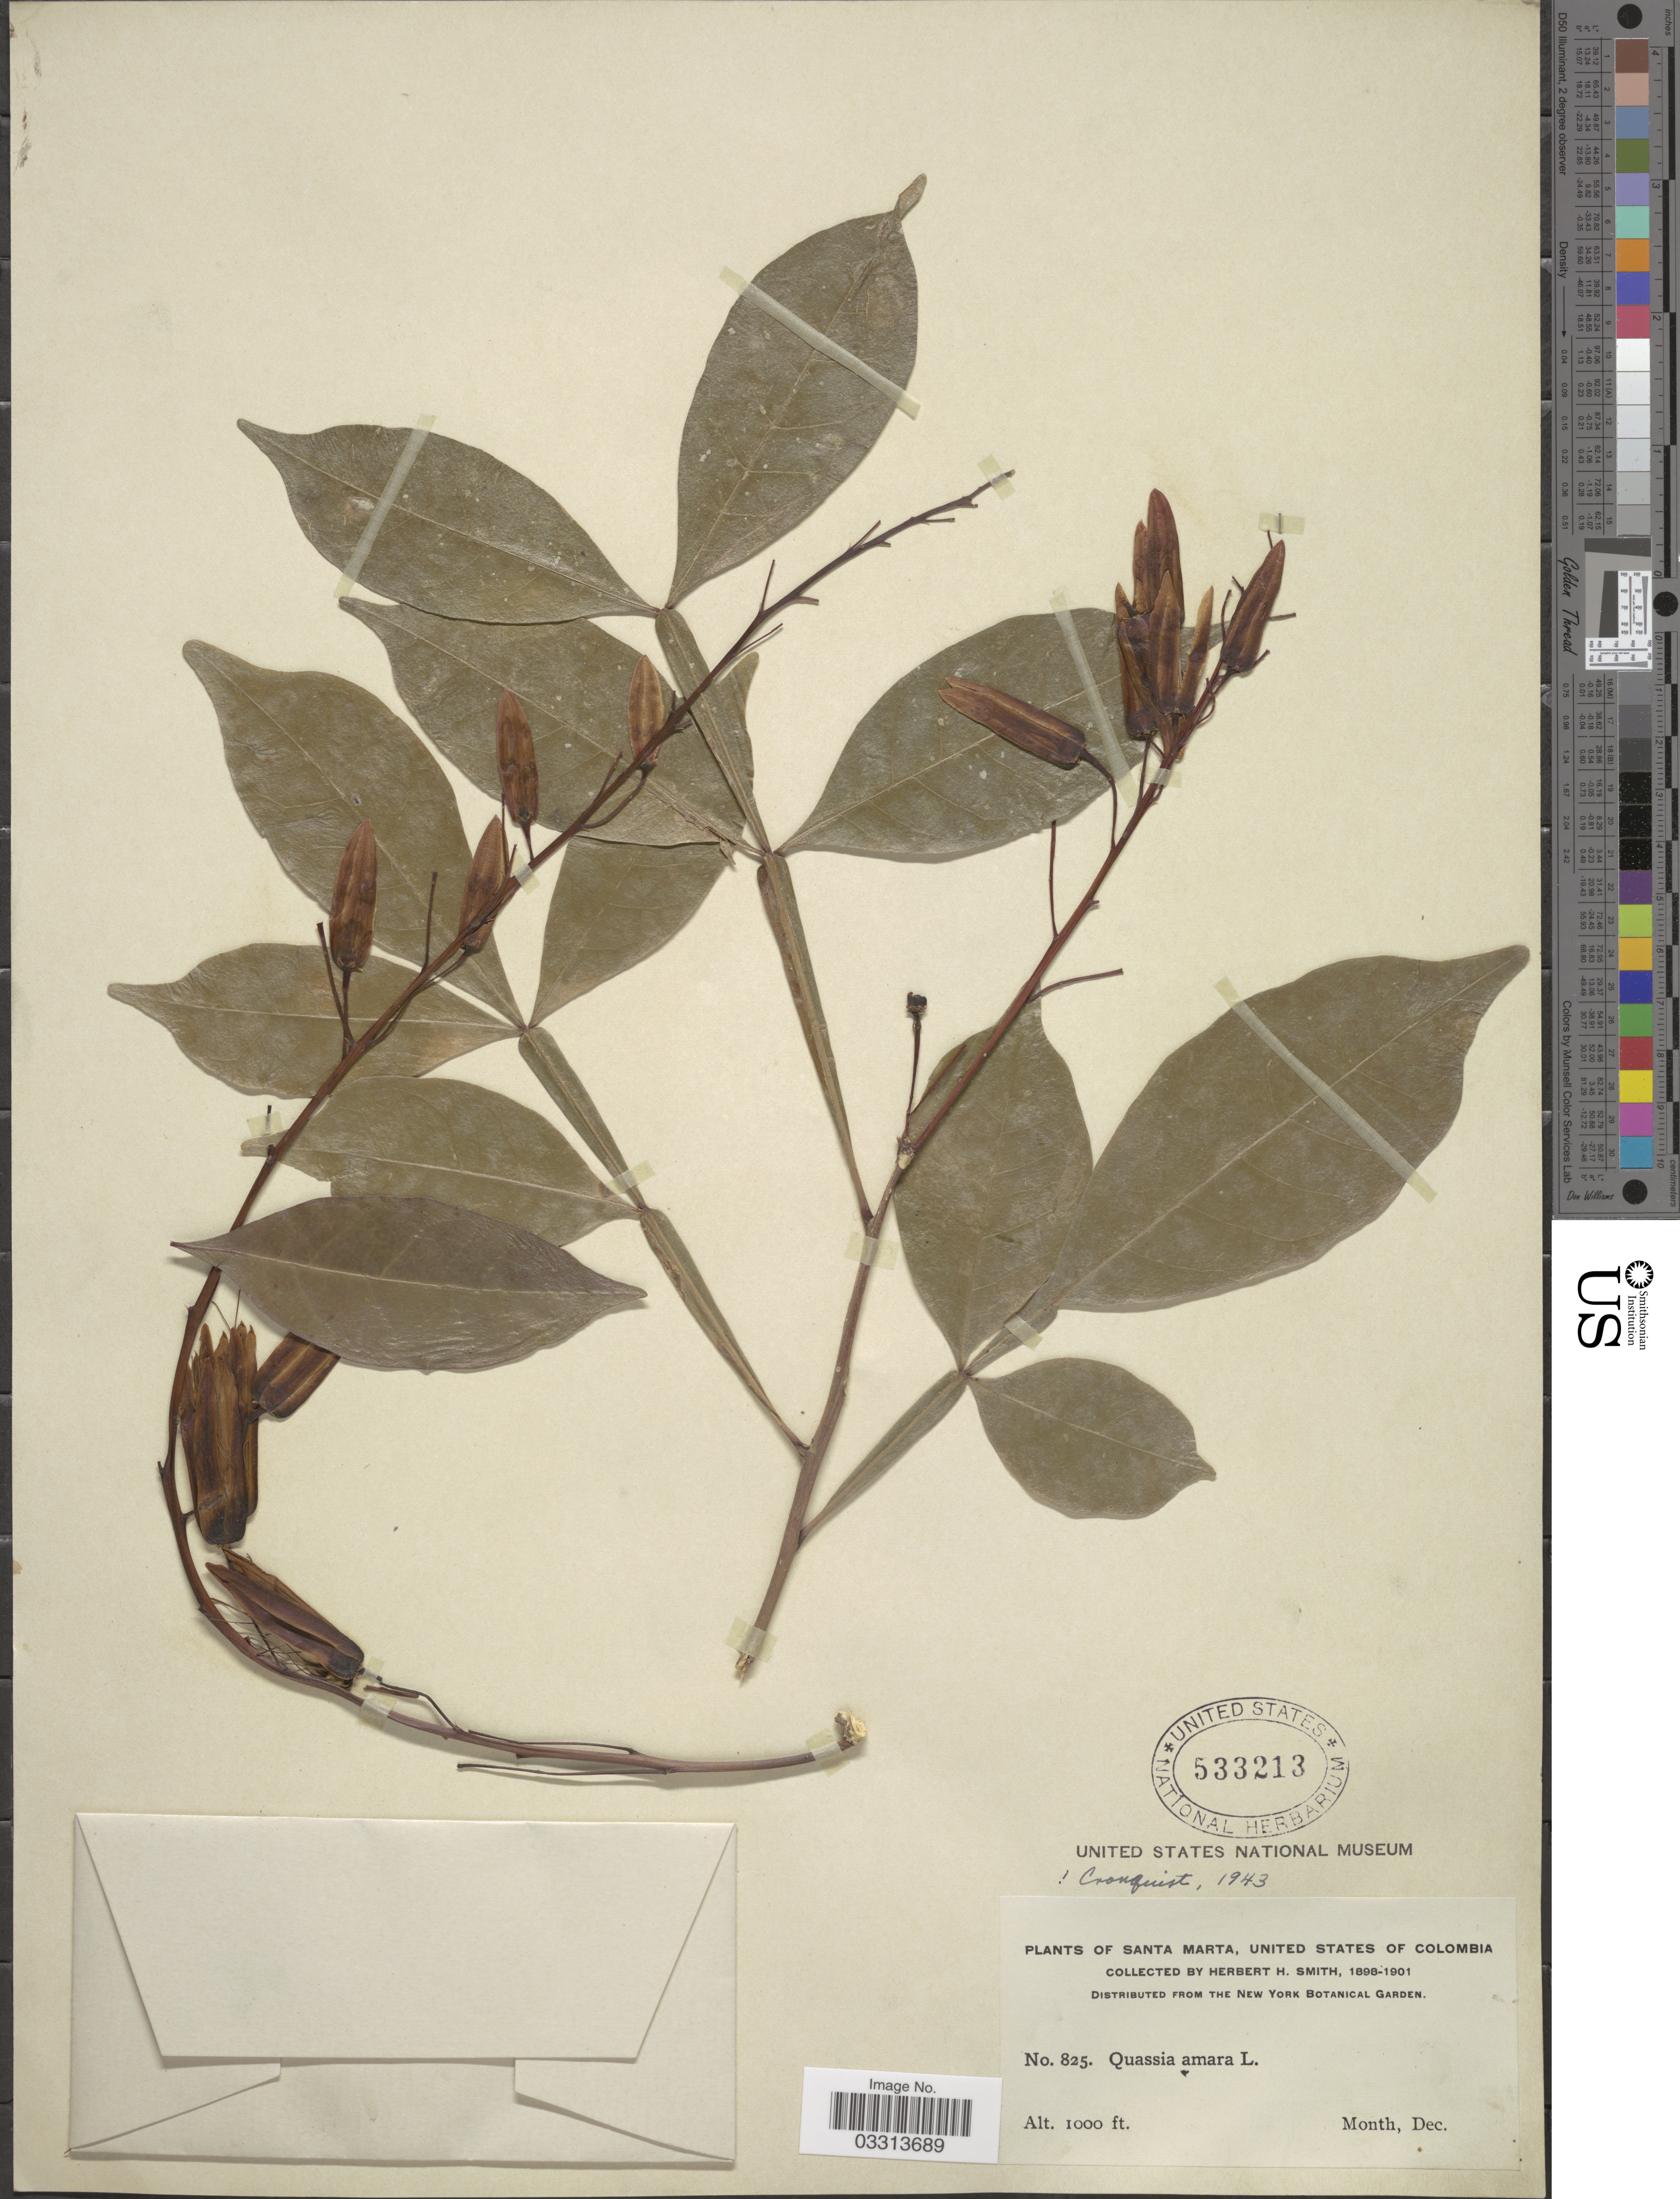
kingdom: Plantae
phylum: Tracheophyta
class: Magnoliopsida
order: Sapindales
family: Simaroubaceae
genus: Quassia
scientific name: Quassia amara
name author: L.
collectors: Herbert H. Smith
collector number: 825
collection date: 1898-12/1901-12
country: Colombia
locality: Santa Marta, United States of Colombia.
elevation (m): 305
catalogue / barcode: US 533213